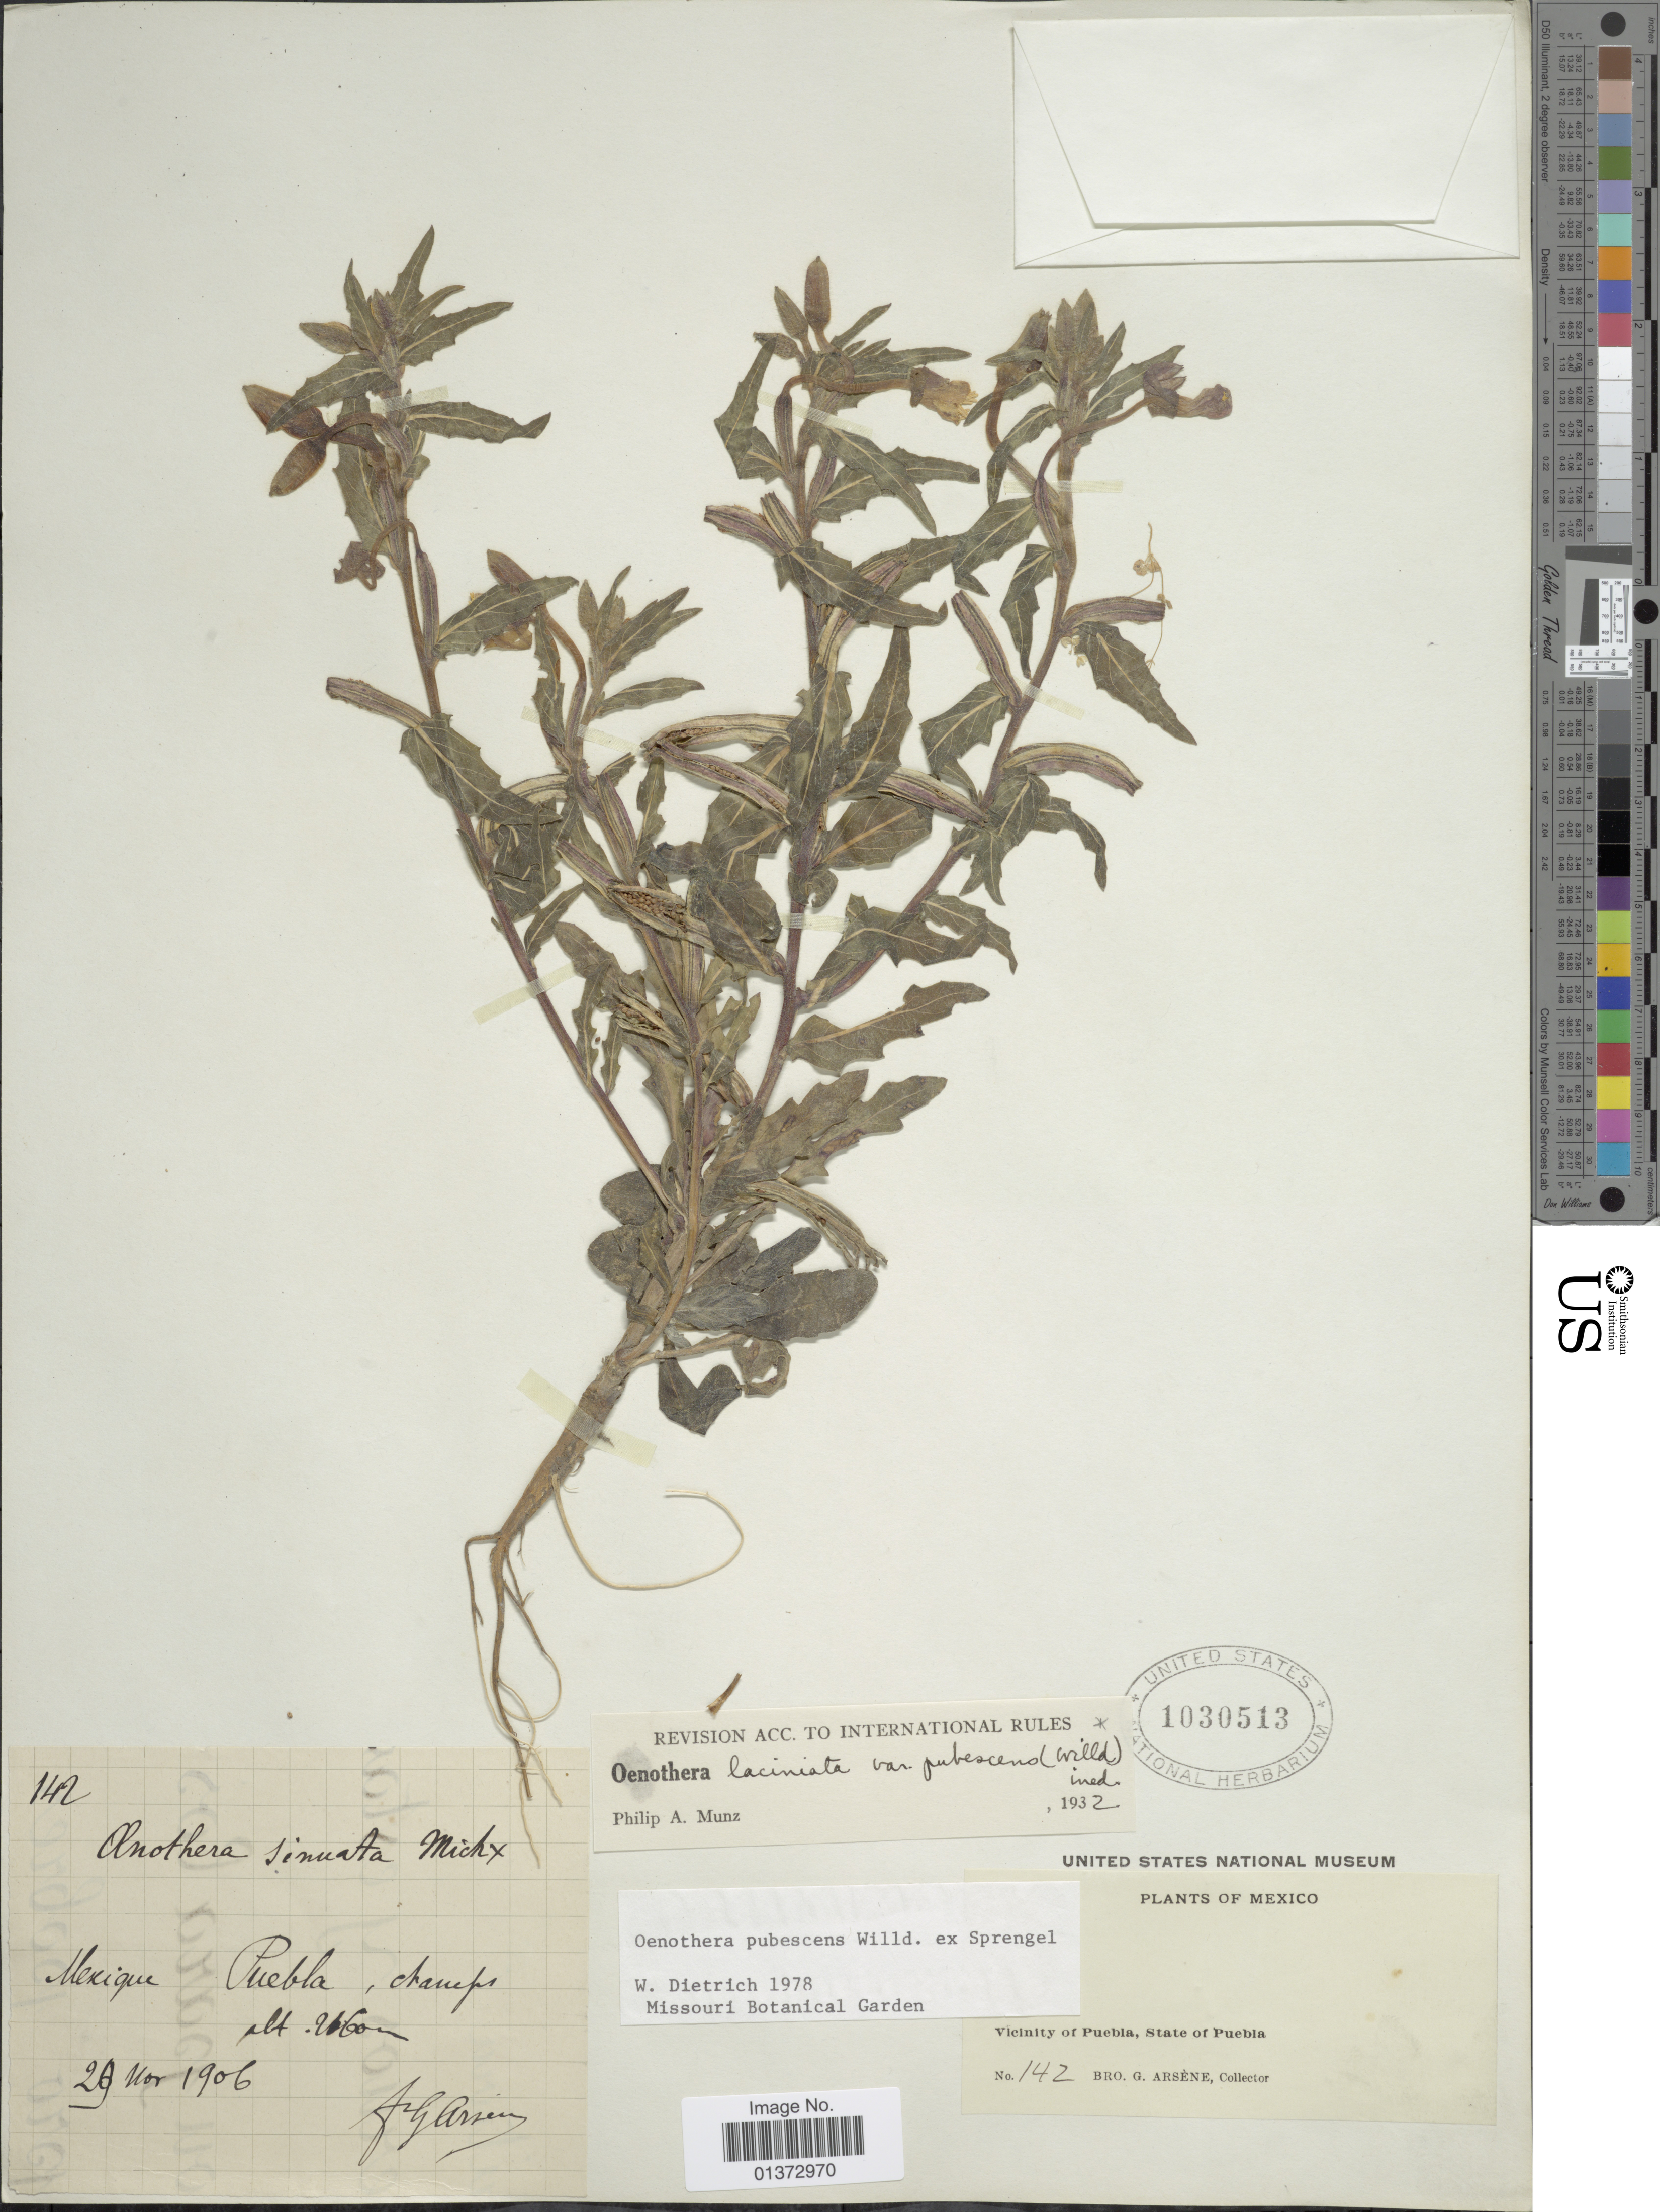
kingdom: Plantae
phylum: Tracheophyta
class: Magnoliopsida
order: Myrtales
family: Onagraceae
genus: Oenothera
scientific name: Oenothera pubescens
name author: Willd. ex Spreng.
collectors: Bro. G. Arsène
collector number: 142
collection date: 1906-11-29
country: Mexico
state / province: Puebla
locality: Vicinity of Puebla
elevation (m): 2160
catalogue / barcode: US 1030513